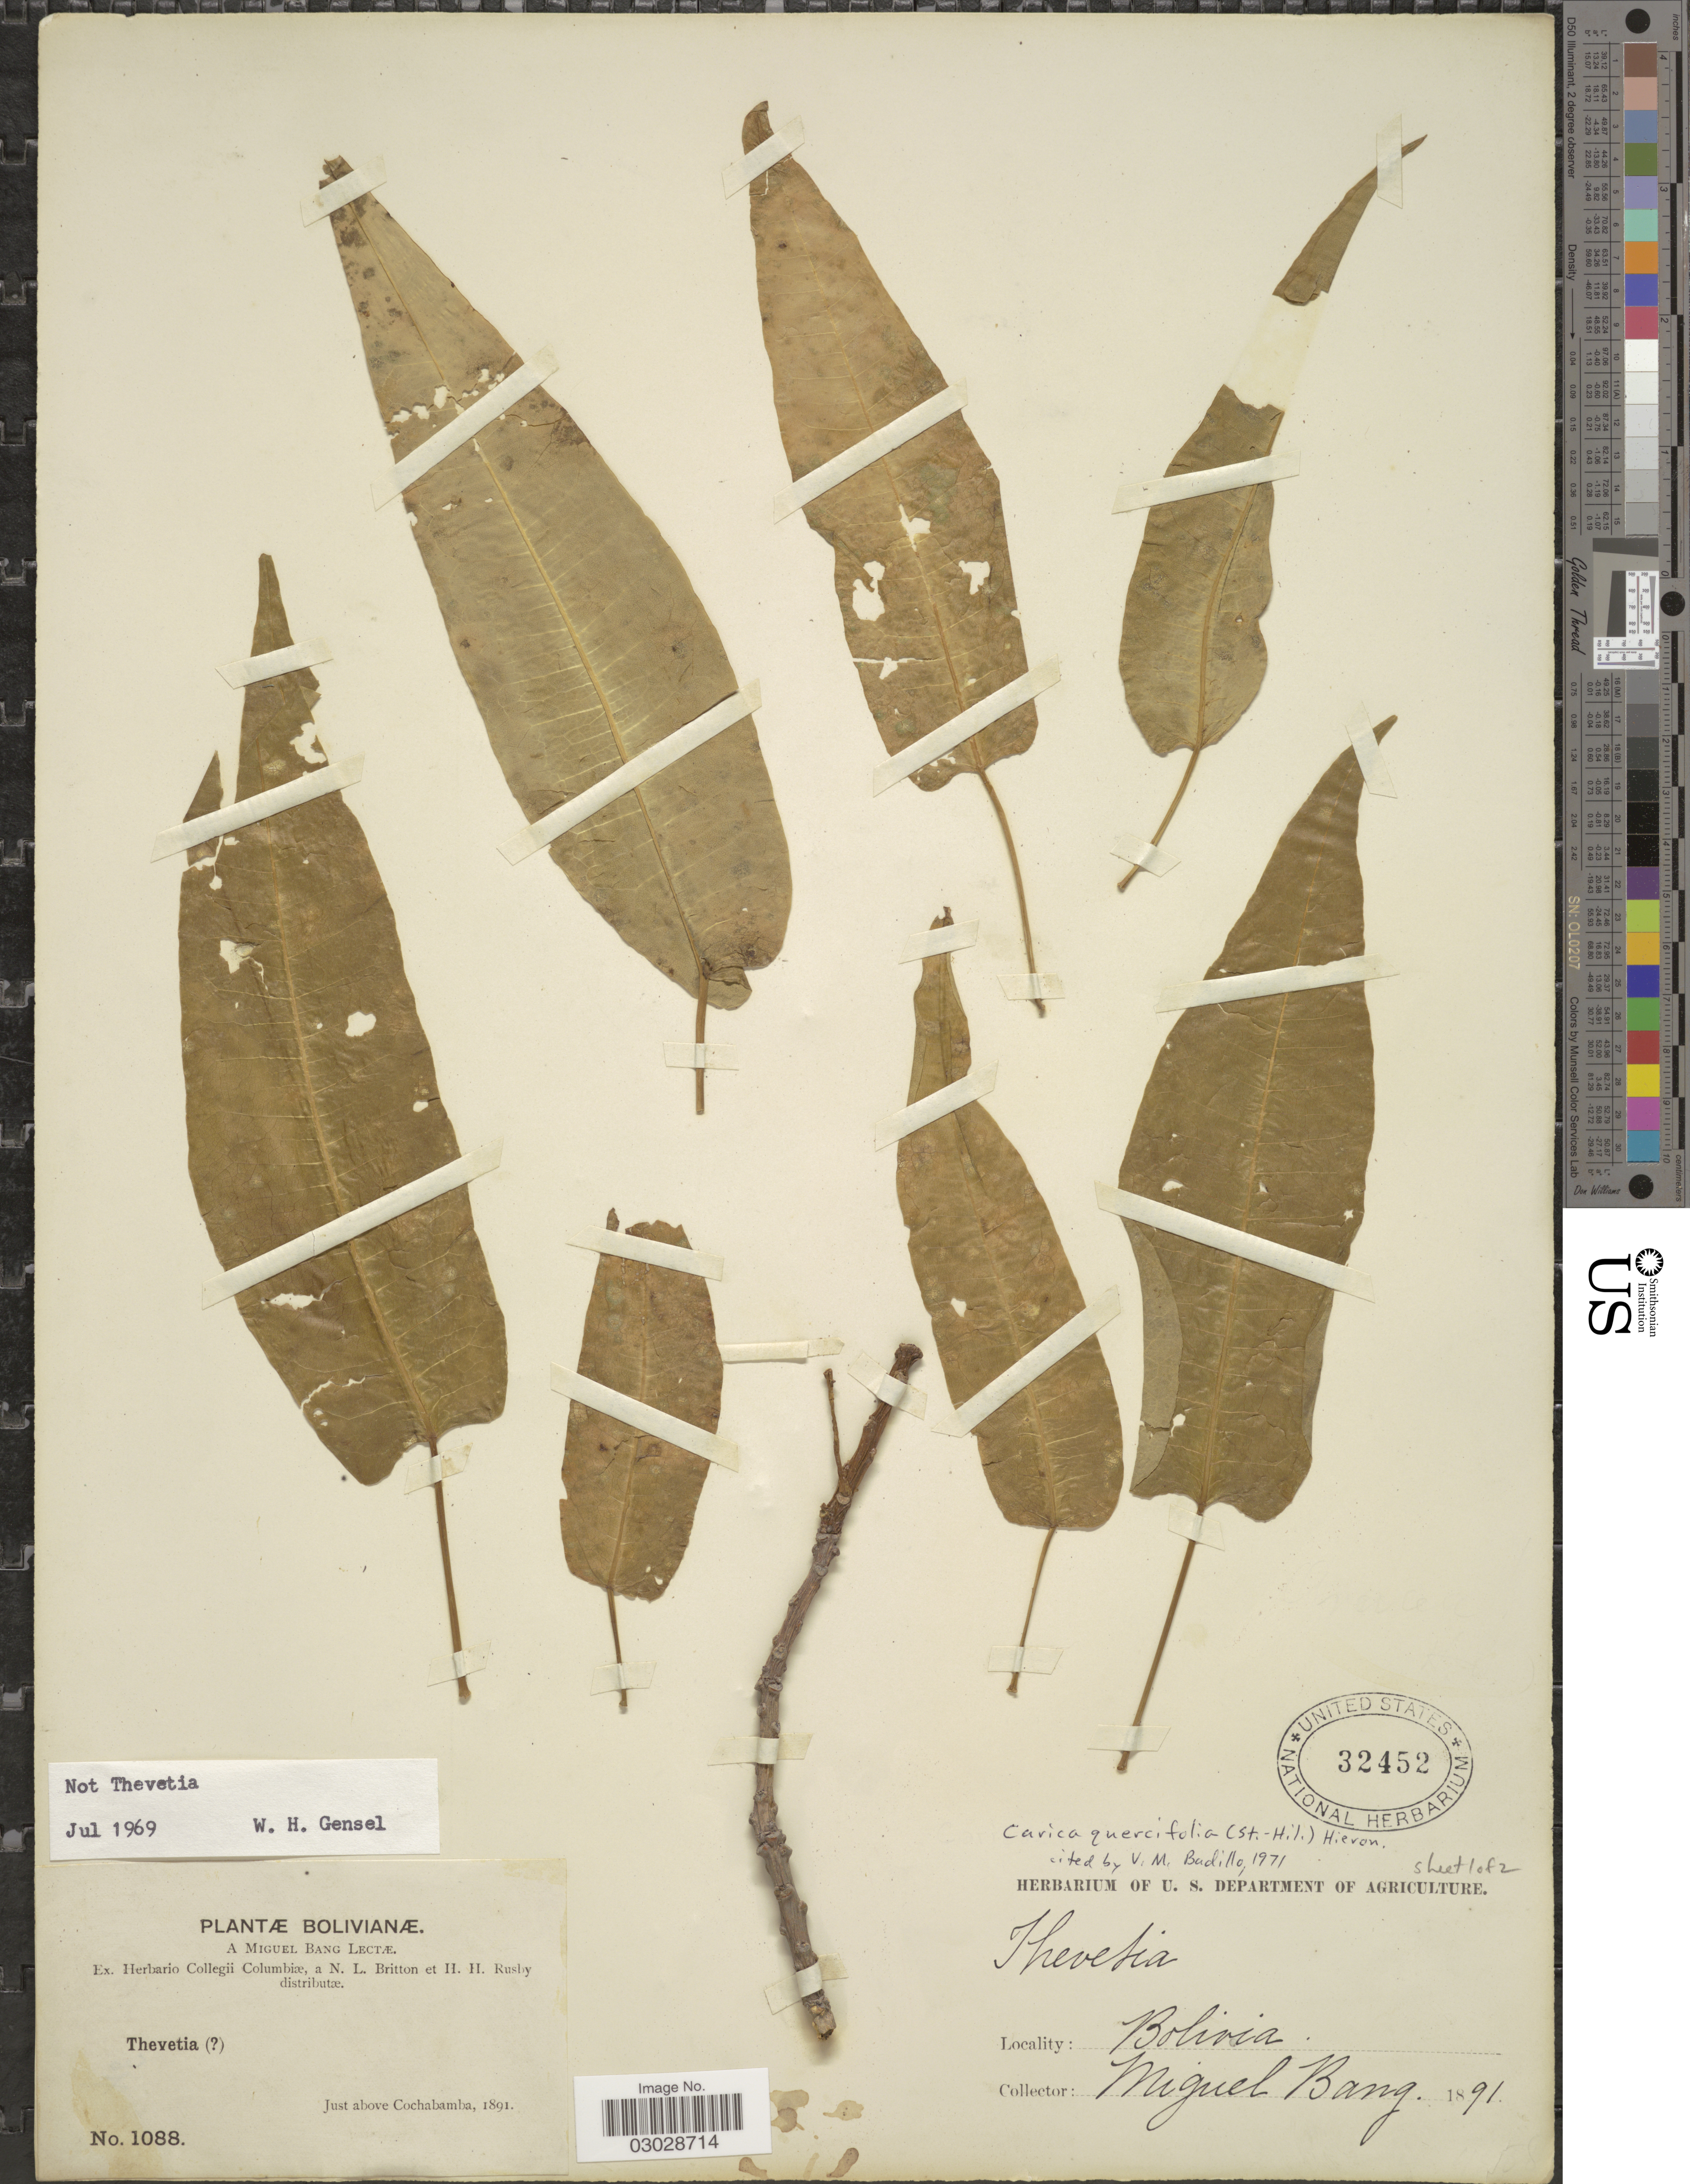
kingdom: Plantae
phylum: Tracheophyta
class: Magnoliopsida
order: Brassicales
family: Caricaceae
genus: Vasconcellea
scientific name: Vasconcellea quercifolia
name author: A. St.-Hil.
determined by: Strong, M. T., (US), Smithsonian Institution - National Museum of Natural History (UNITED STATES)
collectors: M. Bang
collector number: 1088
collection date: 1891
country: Bolivia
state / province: Cochabamba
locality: Just above Cochabamba.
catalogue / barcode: US 32452